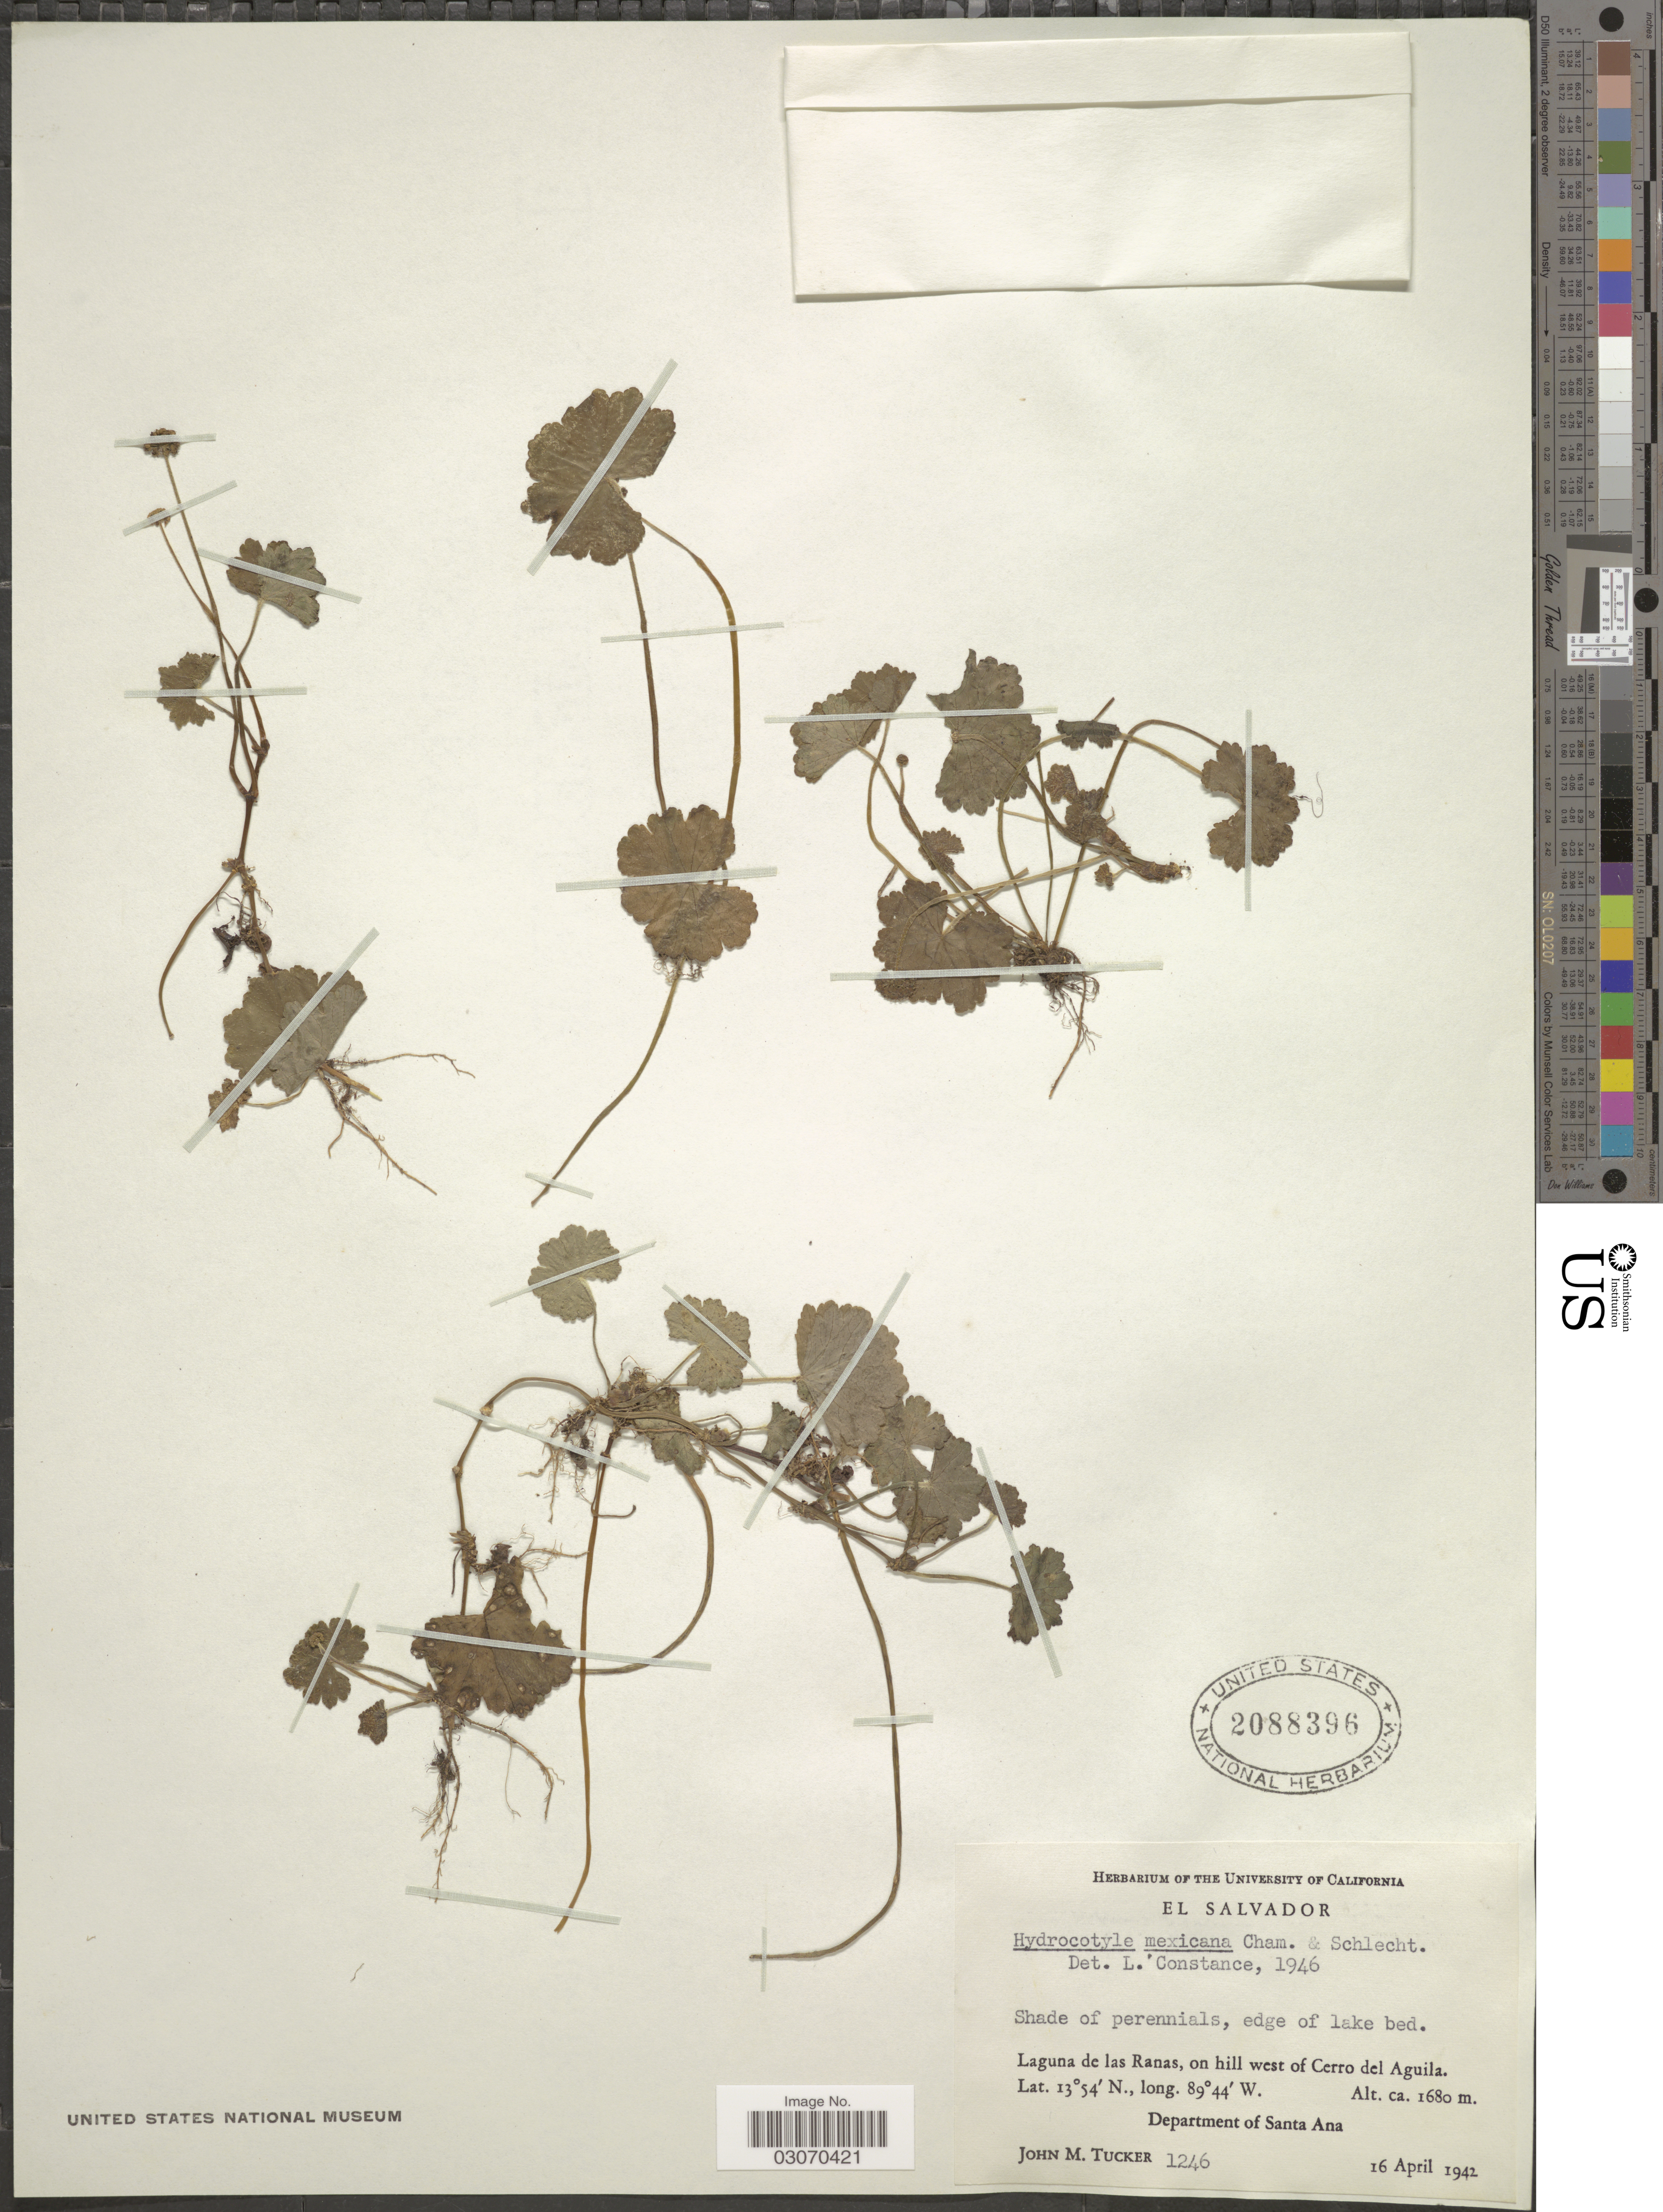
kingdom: Plantae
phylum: Tracheophyta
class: Magnoliopsida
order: Apiales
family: Araliaceae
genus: Hydrocotyle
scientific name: Hydrocotyle mexicana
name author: Schltdl. & Cham.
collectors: J. M. Tucker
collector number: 1246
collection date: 1942-04-16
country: El Salvador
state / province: Santa Ana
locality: Lagunas de las Ranas, on hill west of Cerro del Aguila. Department of Santa Ana.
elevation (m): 1680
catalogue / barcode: US 2088396